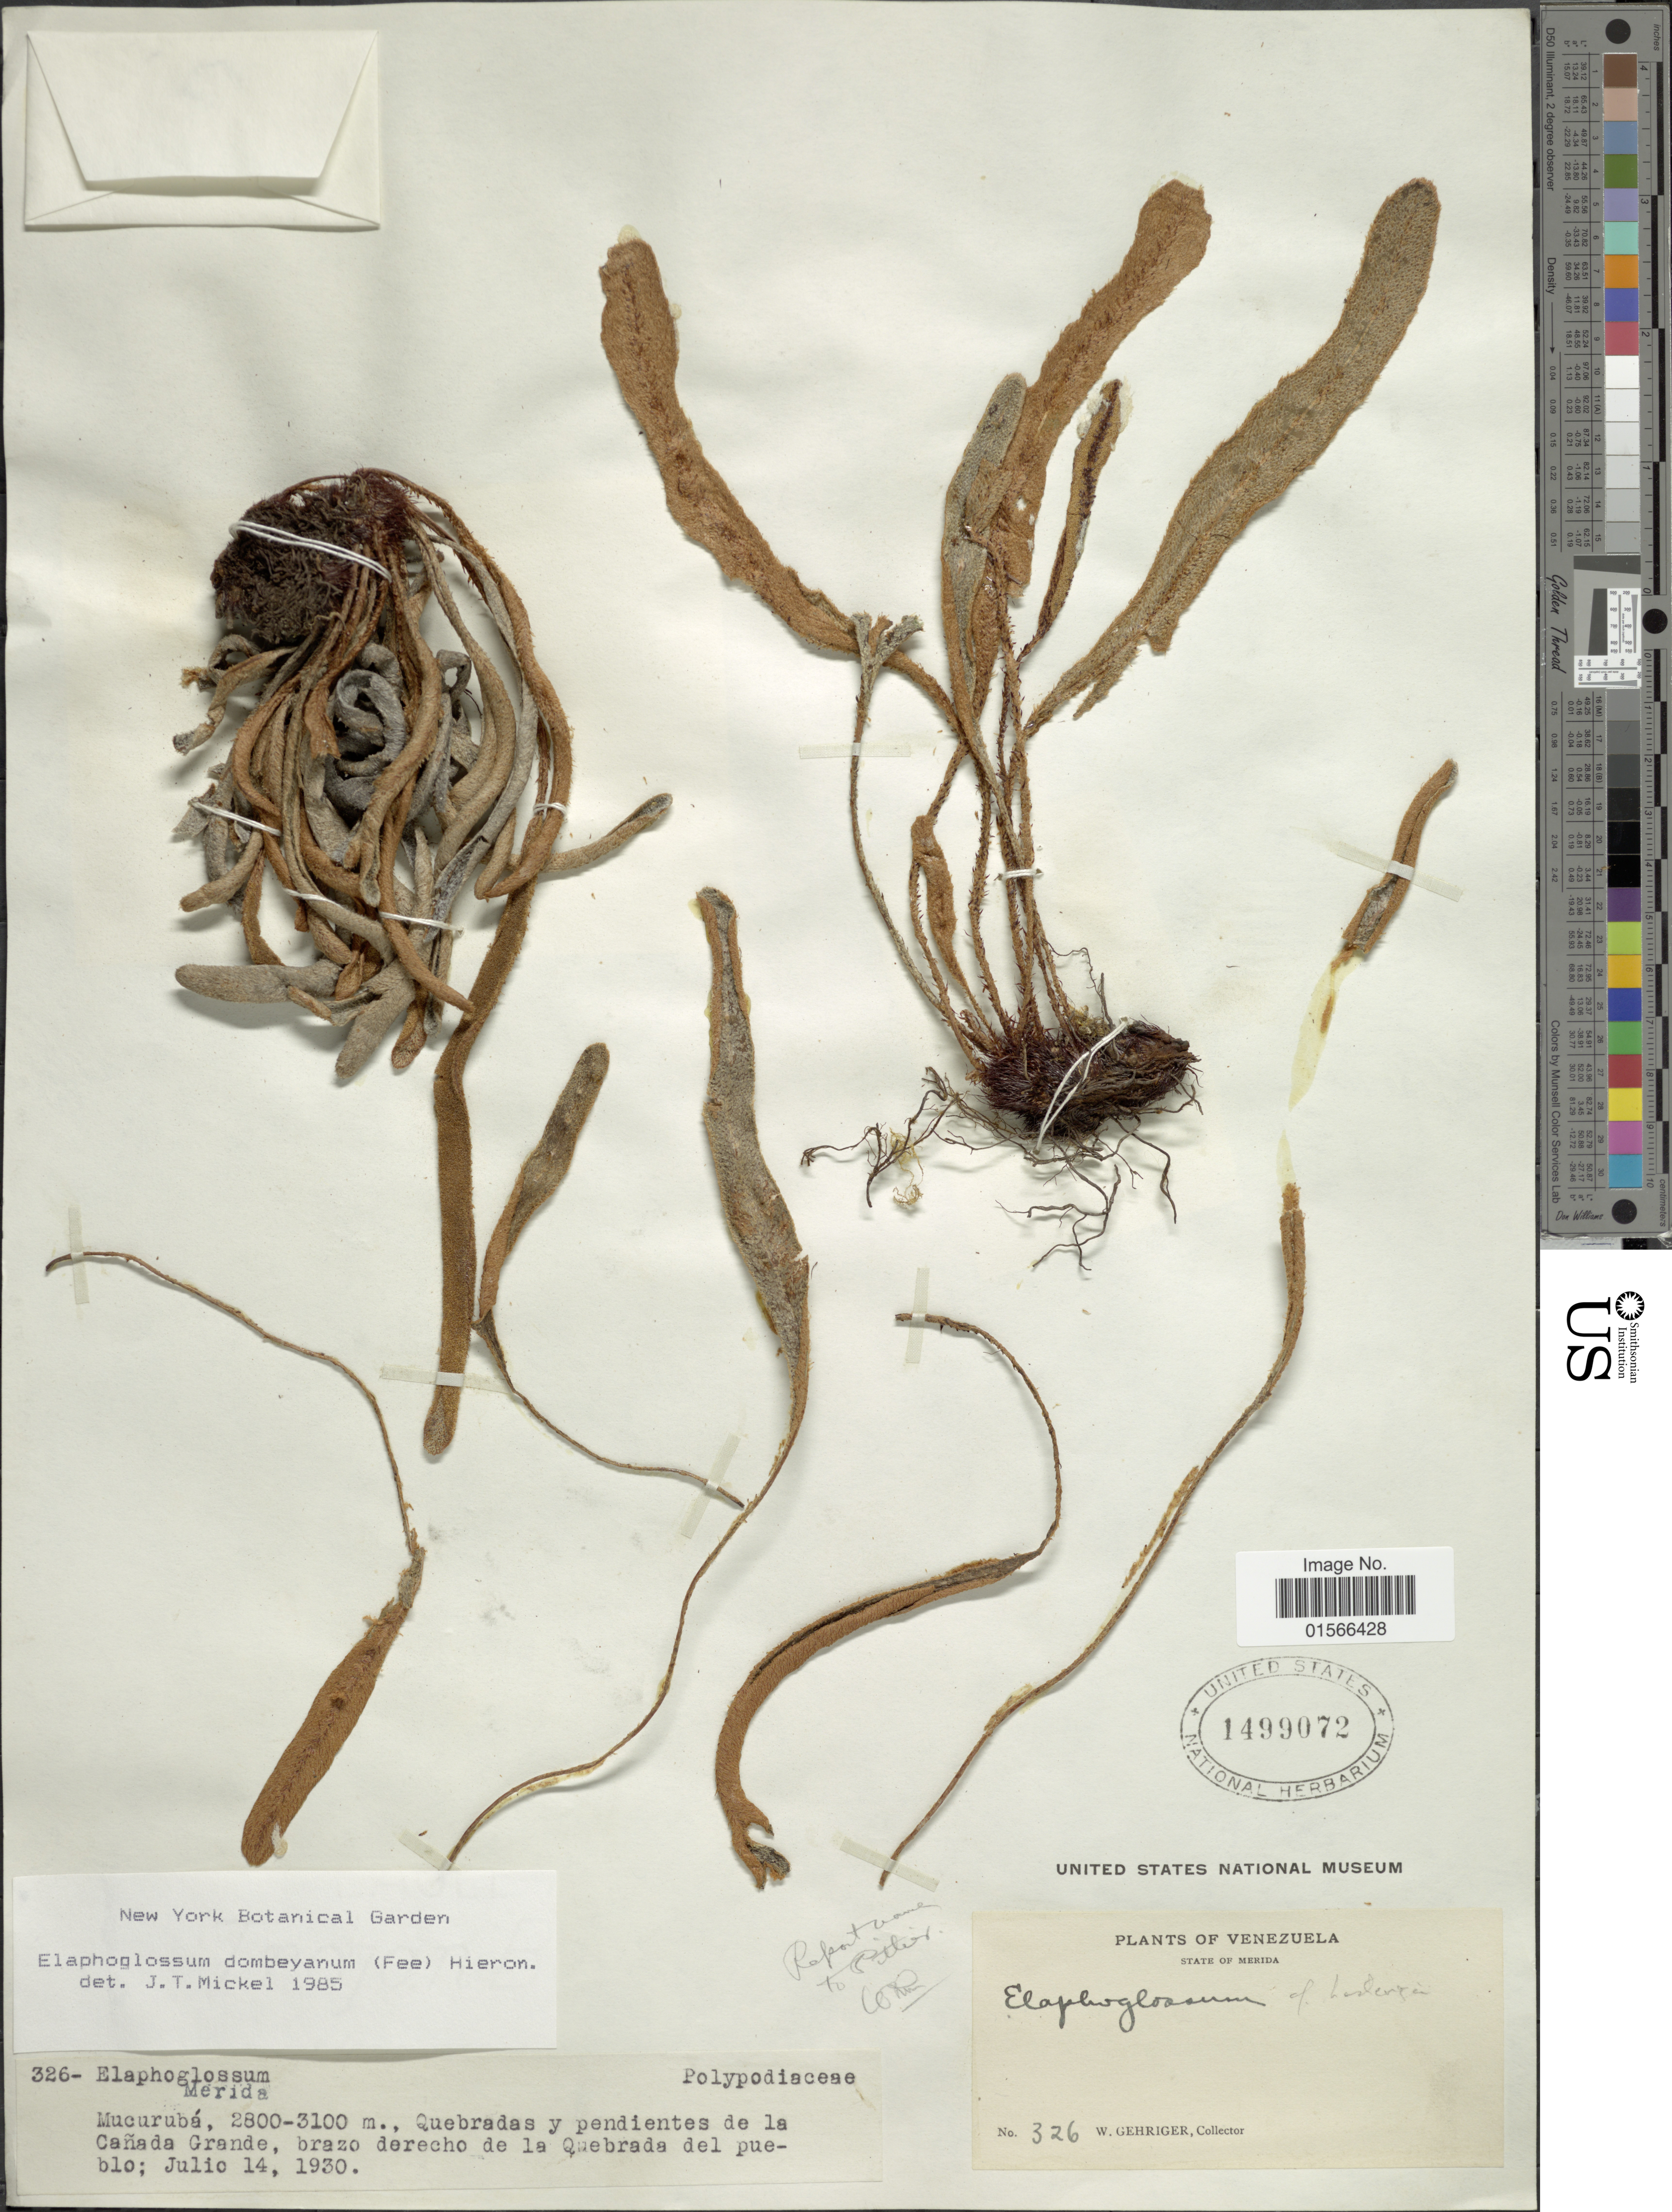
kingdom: Plantae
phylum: Tracheophyta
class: Polypodiopsida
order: Polypodiales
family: Dryopteridaceae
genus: Elaphoglossum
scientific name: Elaphoglossum dombeyanum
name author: (Fée) T.B. Moore & Houlston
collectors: W. Gehriger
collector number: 326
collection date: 1930-07-14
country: Venezuela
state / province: Mérida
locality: Mucurubá., Quebradas y oendinte de la Cañada Gande, brazo derecho de la Quebrada del pueblo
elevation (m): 2800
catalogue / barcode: US 1499072